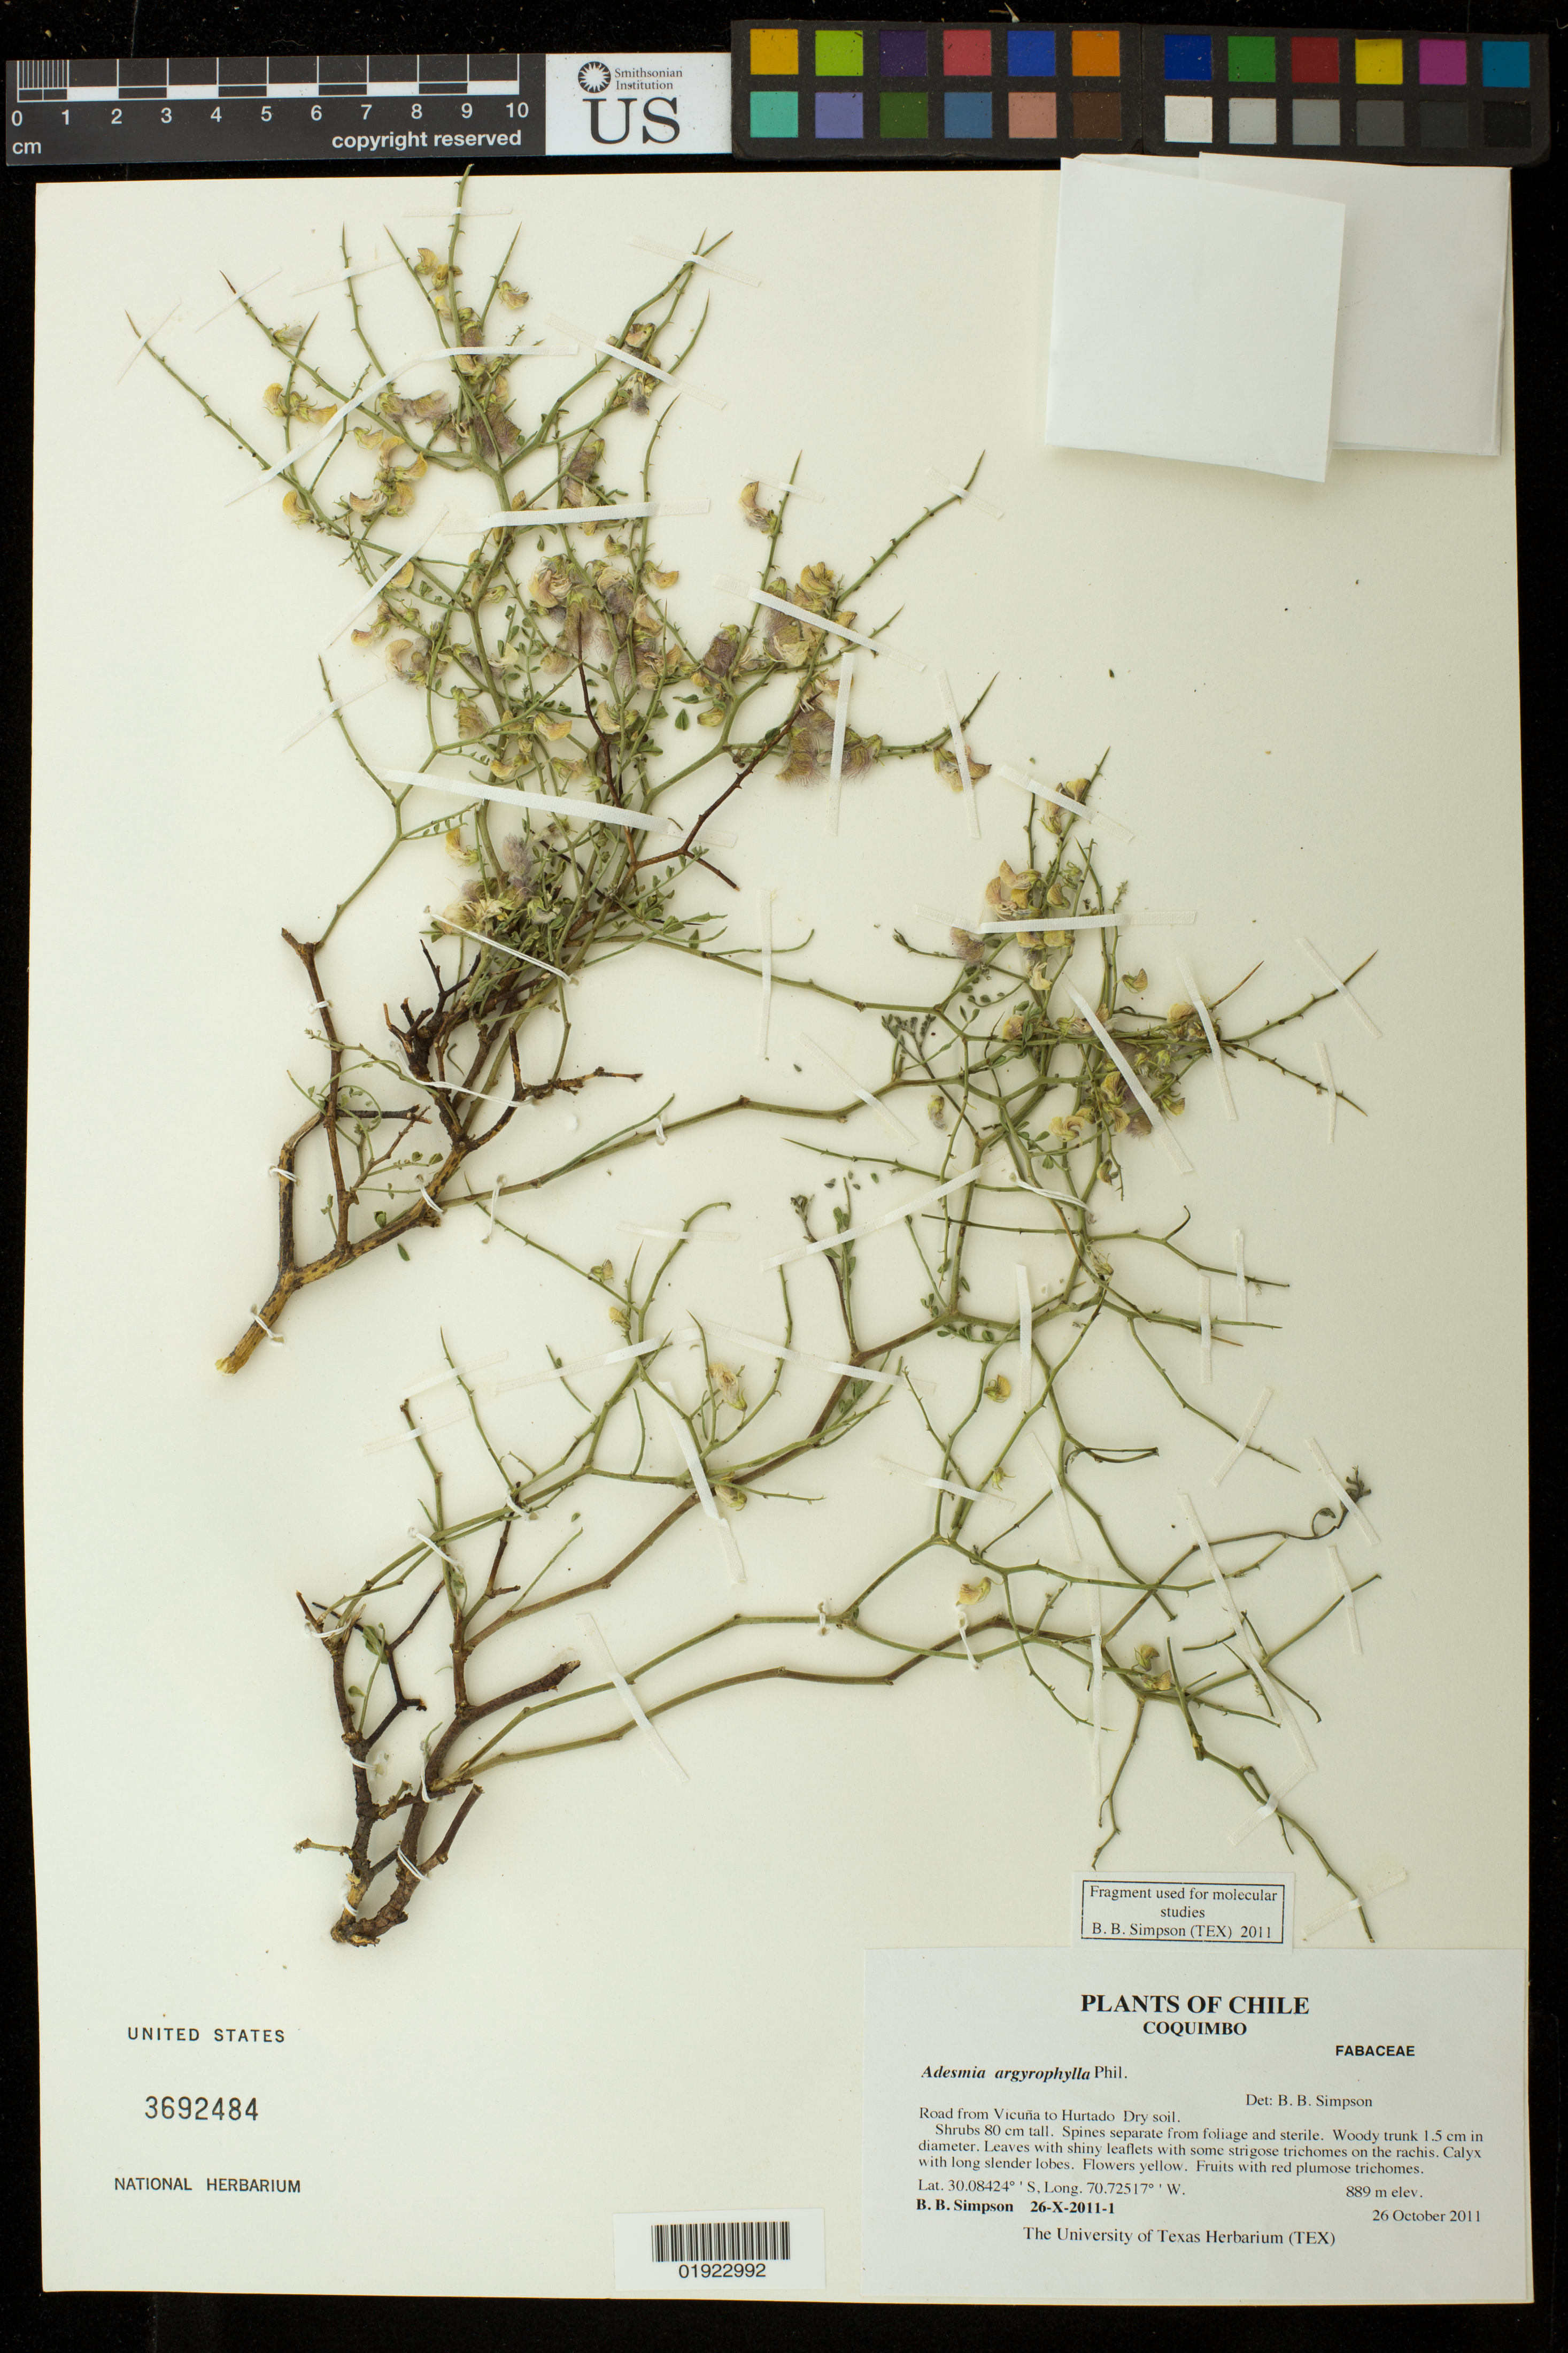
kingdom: Plantae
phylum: Tracheophyta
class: Magnoliopsida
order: Fabales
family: Fabaceae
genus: Adesmia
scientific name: Adesmia argyrophylla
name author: Phil.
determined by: Simpson, B. B.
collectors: B. Simpson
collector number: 26-X-2011-1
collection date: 2011-10-26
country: Chile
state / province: Coquimbo (IV)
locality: Road from Vicuna to Hurtado.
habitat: Dry soil.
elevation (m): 889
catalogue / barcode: US 3692484